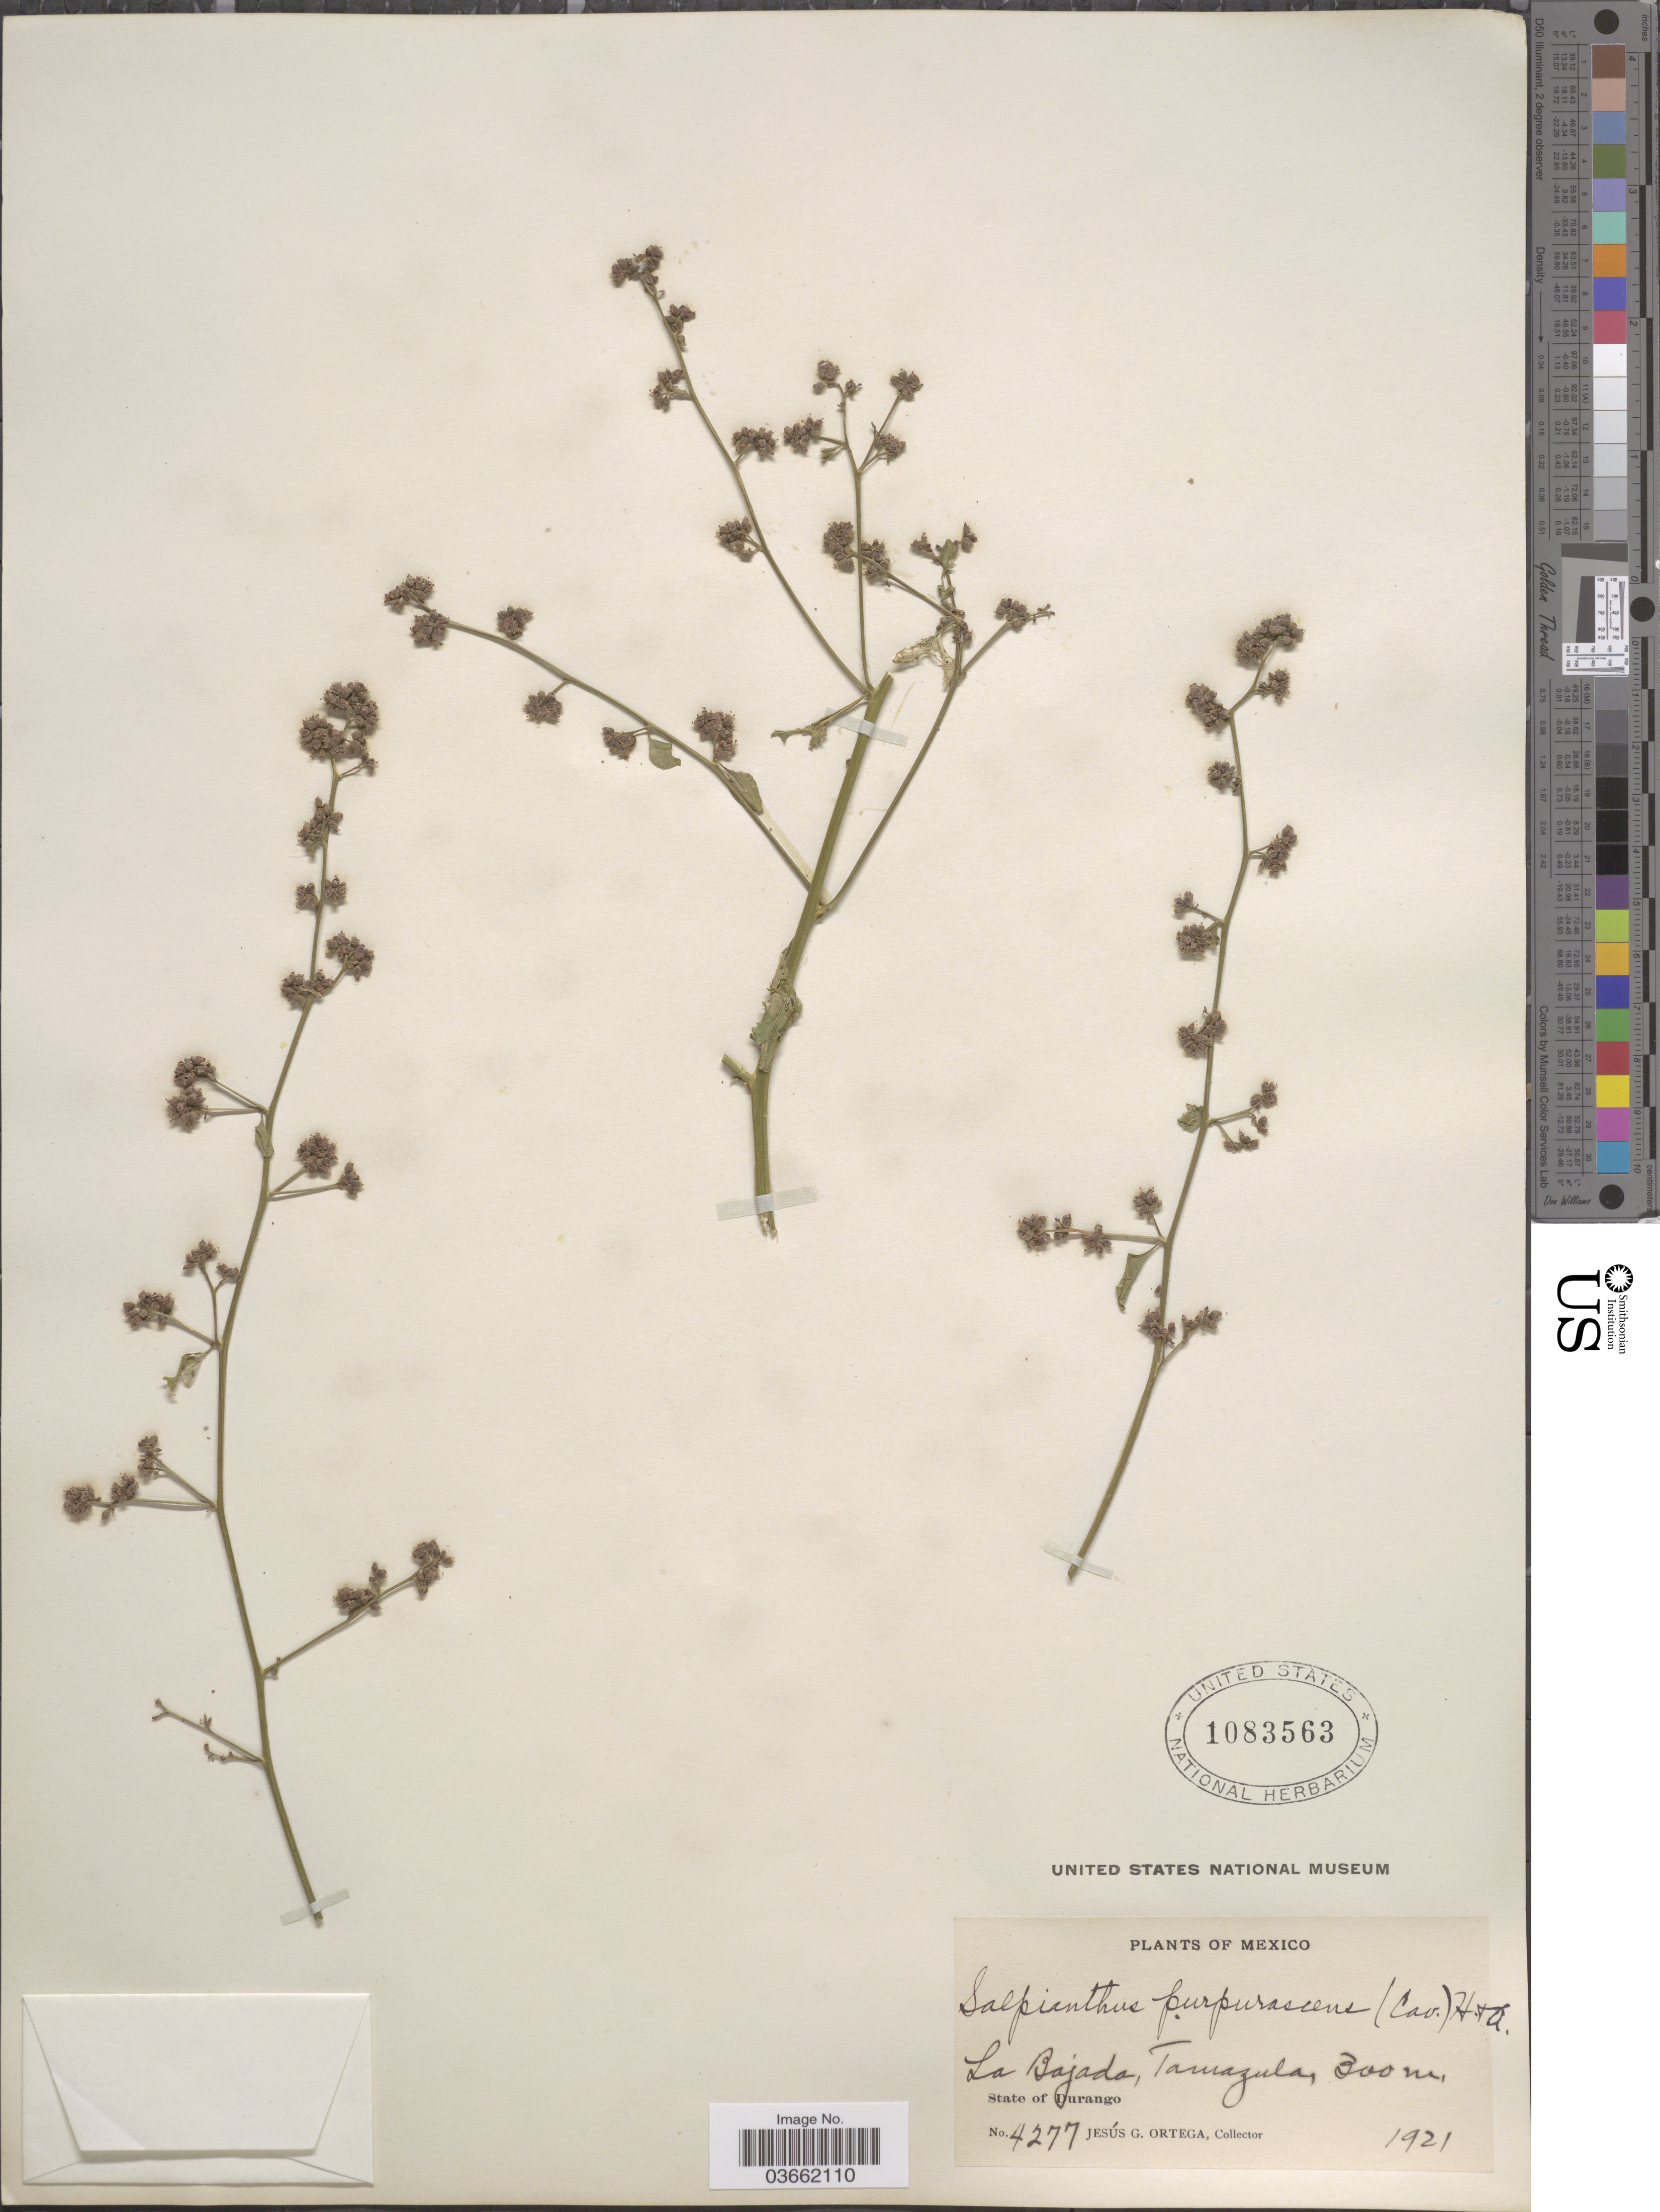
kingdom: Plantae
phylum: Tracheophyta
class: Magnoliopsida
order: Caryophyllales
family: Nyctaginaceae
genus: Salpianthus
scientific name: Salpianthus purpurascens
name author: (Cav. ex Lag.) Hook. & Arn.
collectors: J. Ortega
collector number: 4277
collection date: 1921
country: Mexico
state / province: Durango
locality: La Bajada, Tamazula.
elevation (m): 300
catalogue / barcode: US 1083563